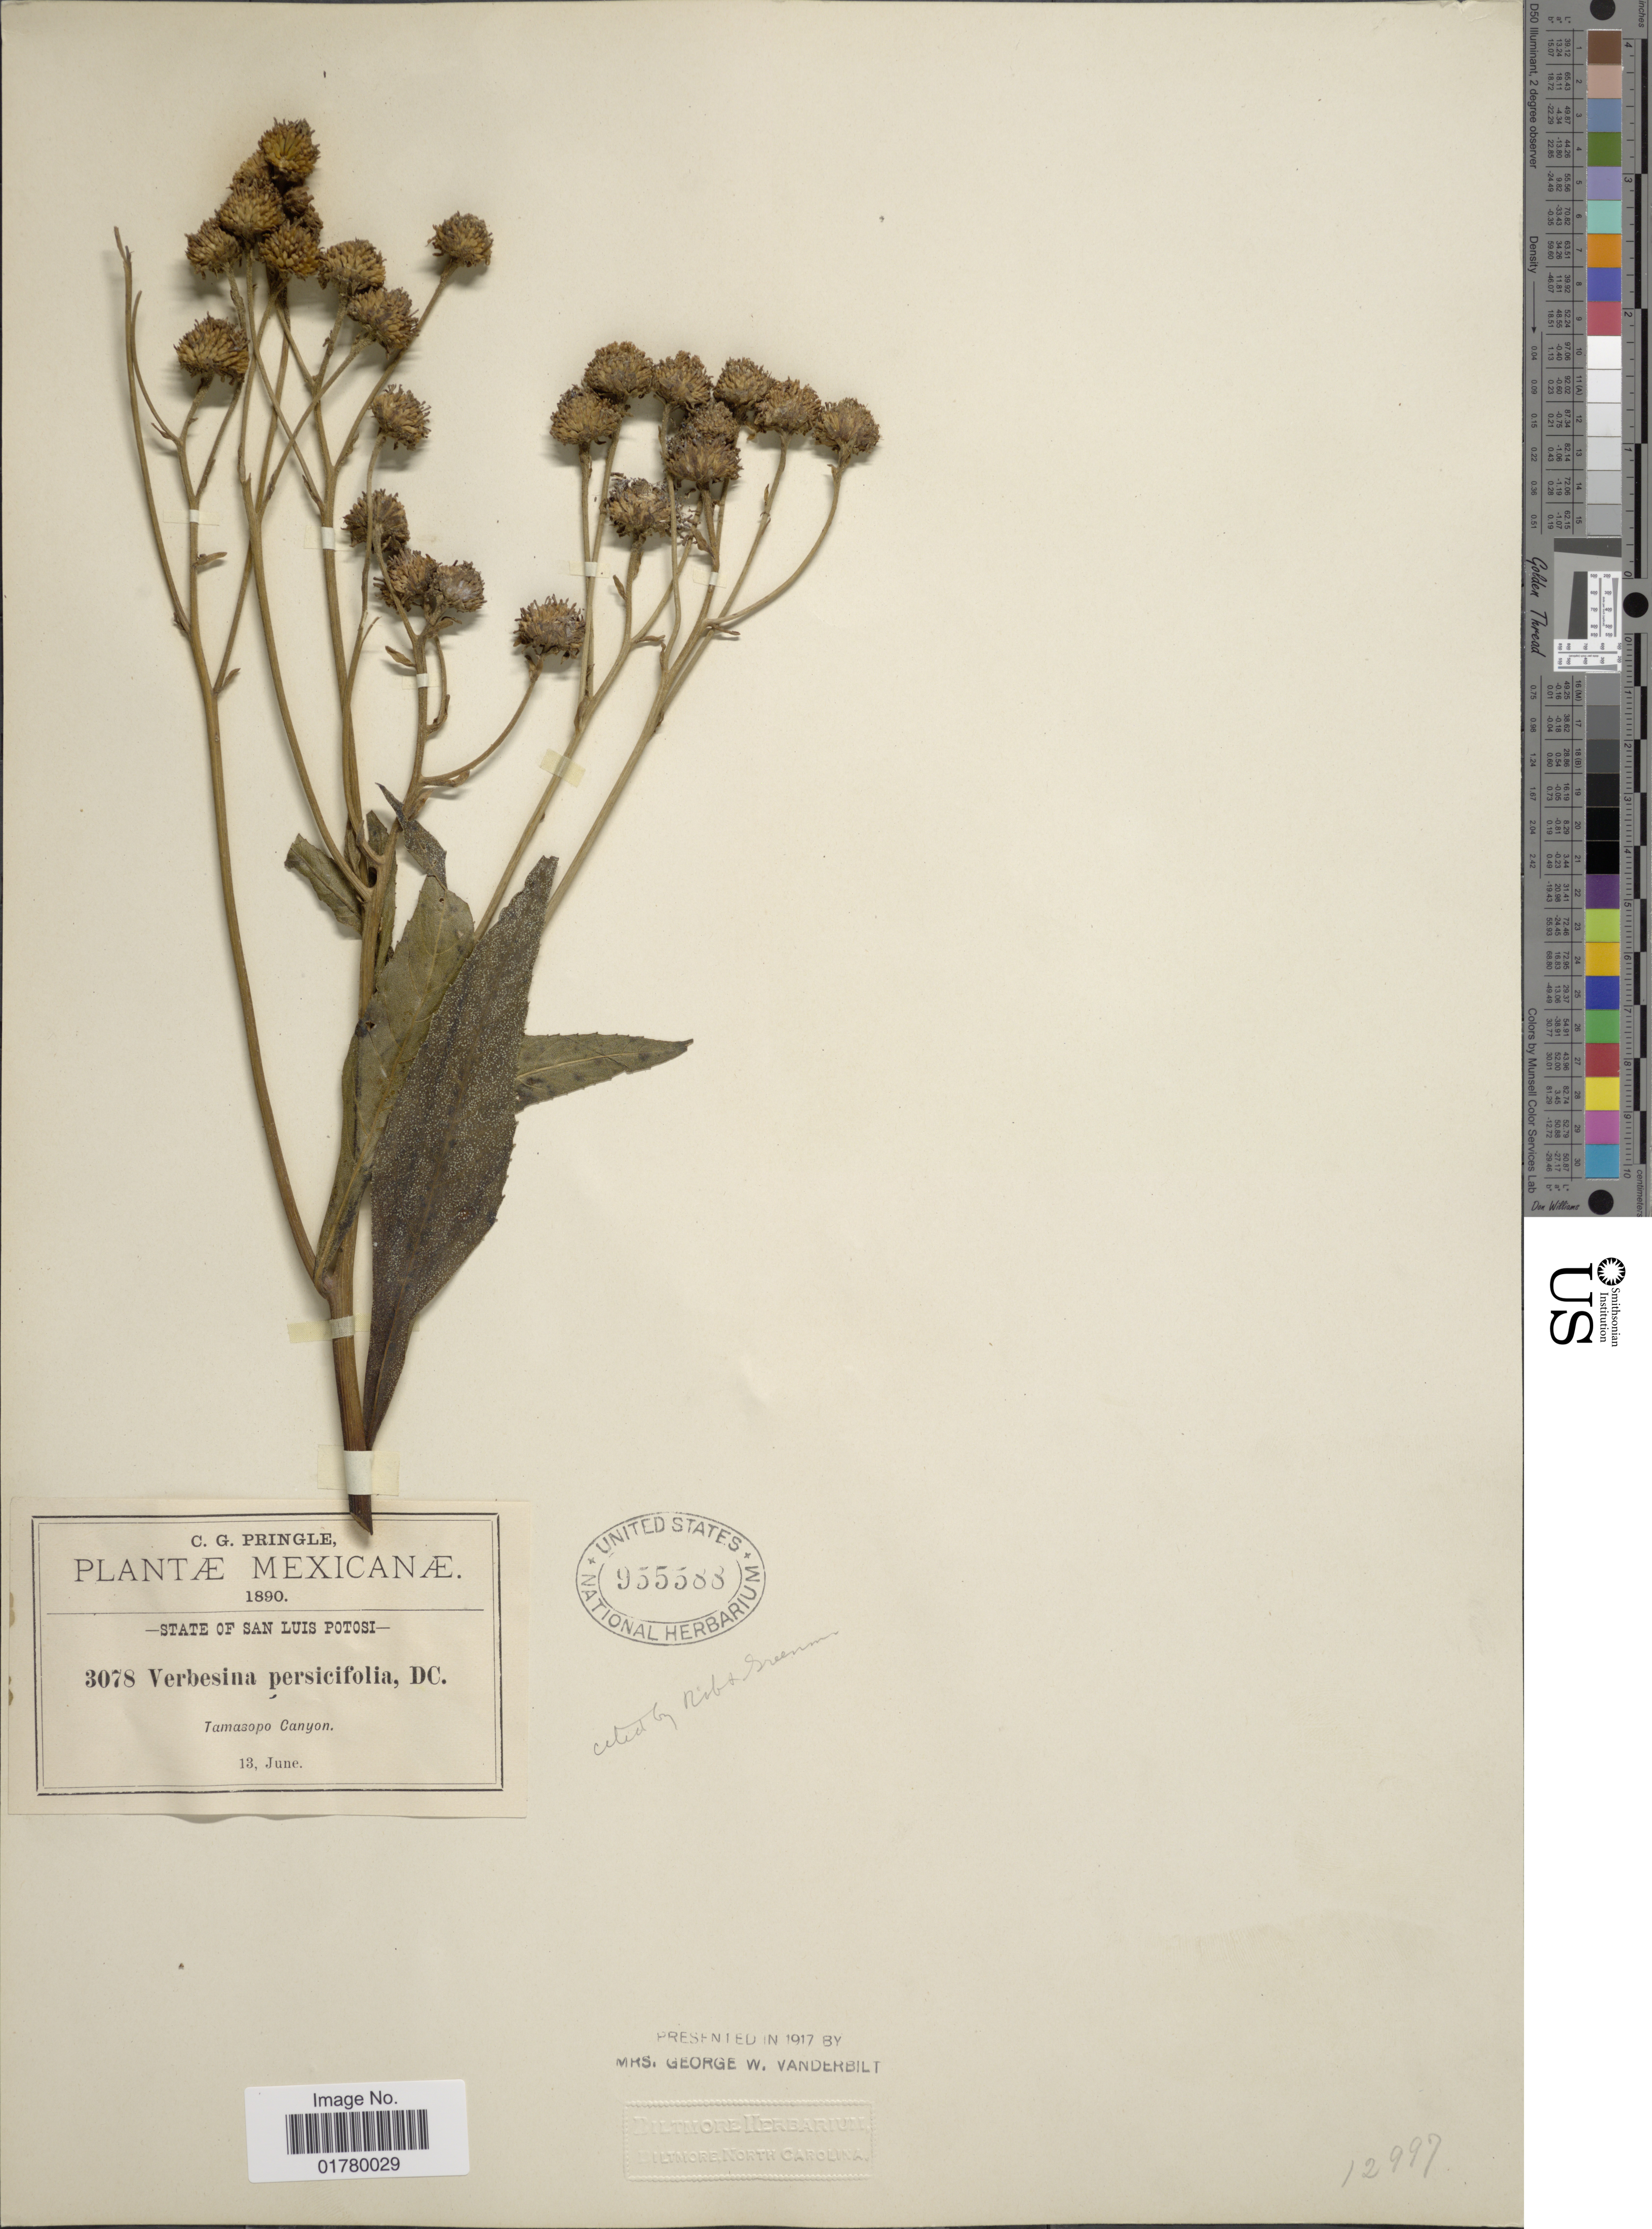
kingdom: Plantae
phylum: Tracheophyta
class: Magnoliopsida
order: Asterales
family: Asteraceae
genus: Verbesina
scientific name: Verbesina persicifolia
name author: DC.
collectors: C. G. Pringle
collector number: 3078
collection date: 1890-06-13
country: Mexico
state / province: San Luis Potosí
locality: Tamasopo Canyon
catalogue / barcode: US 955588